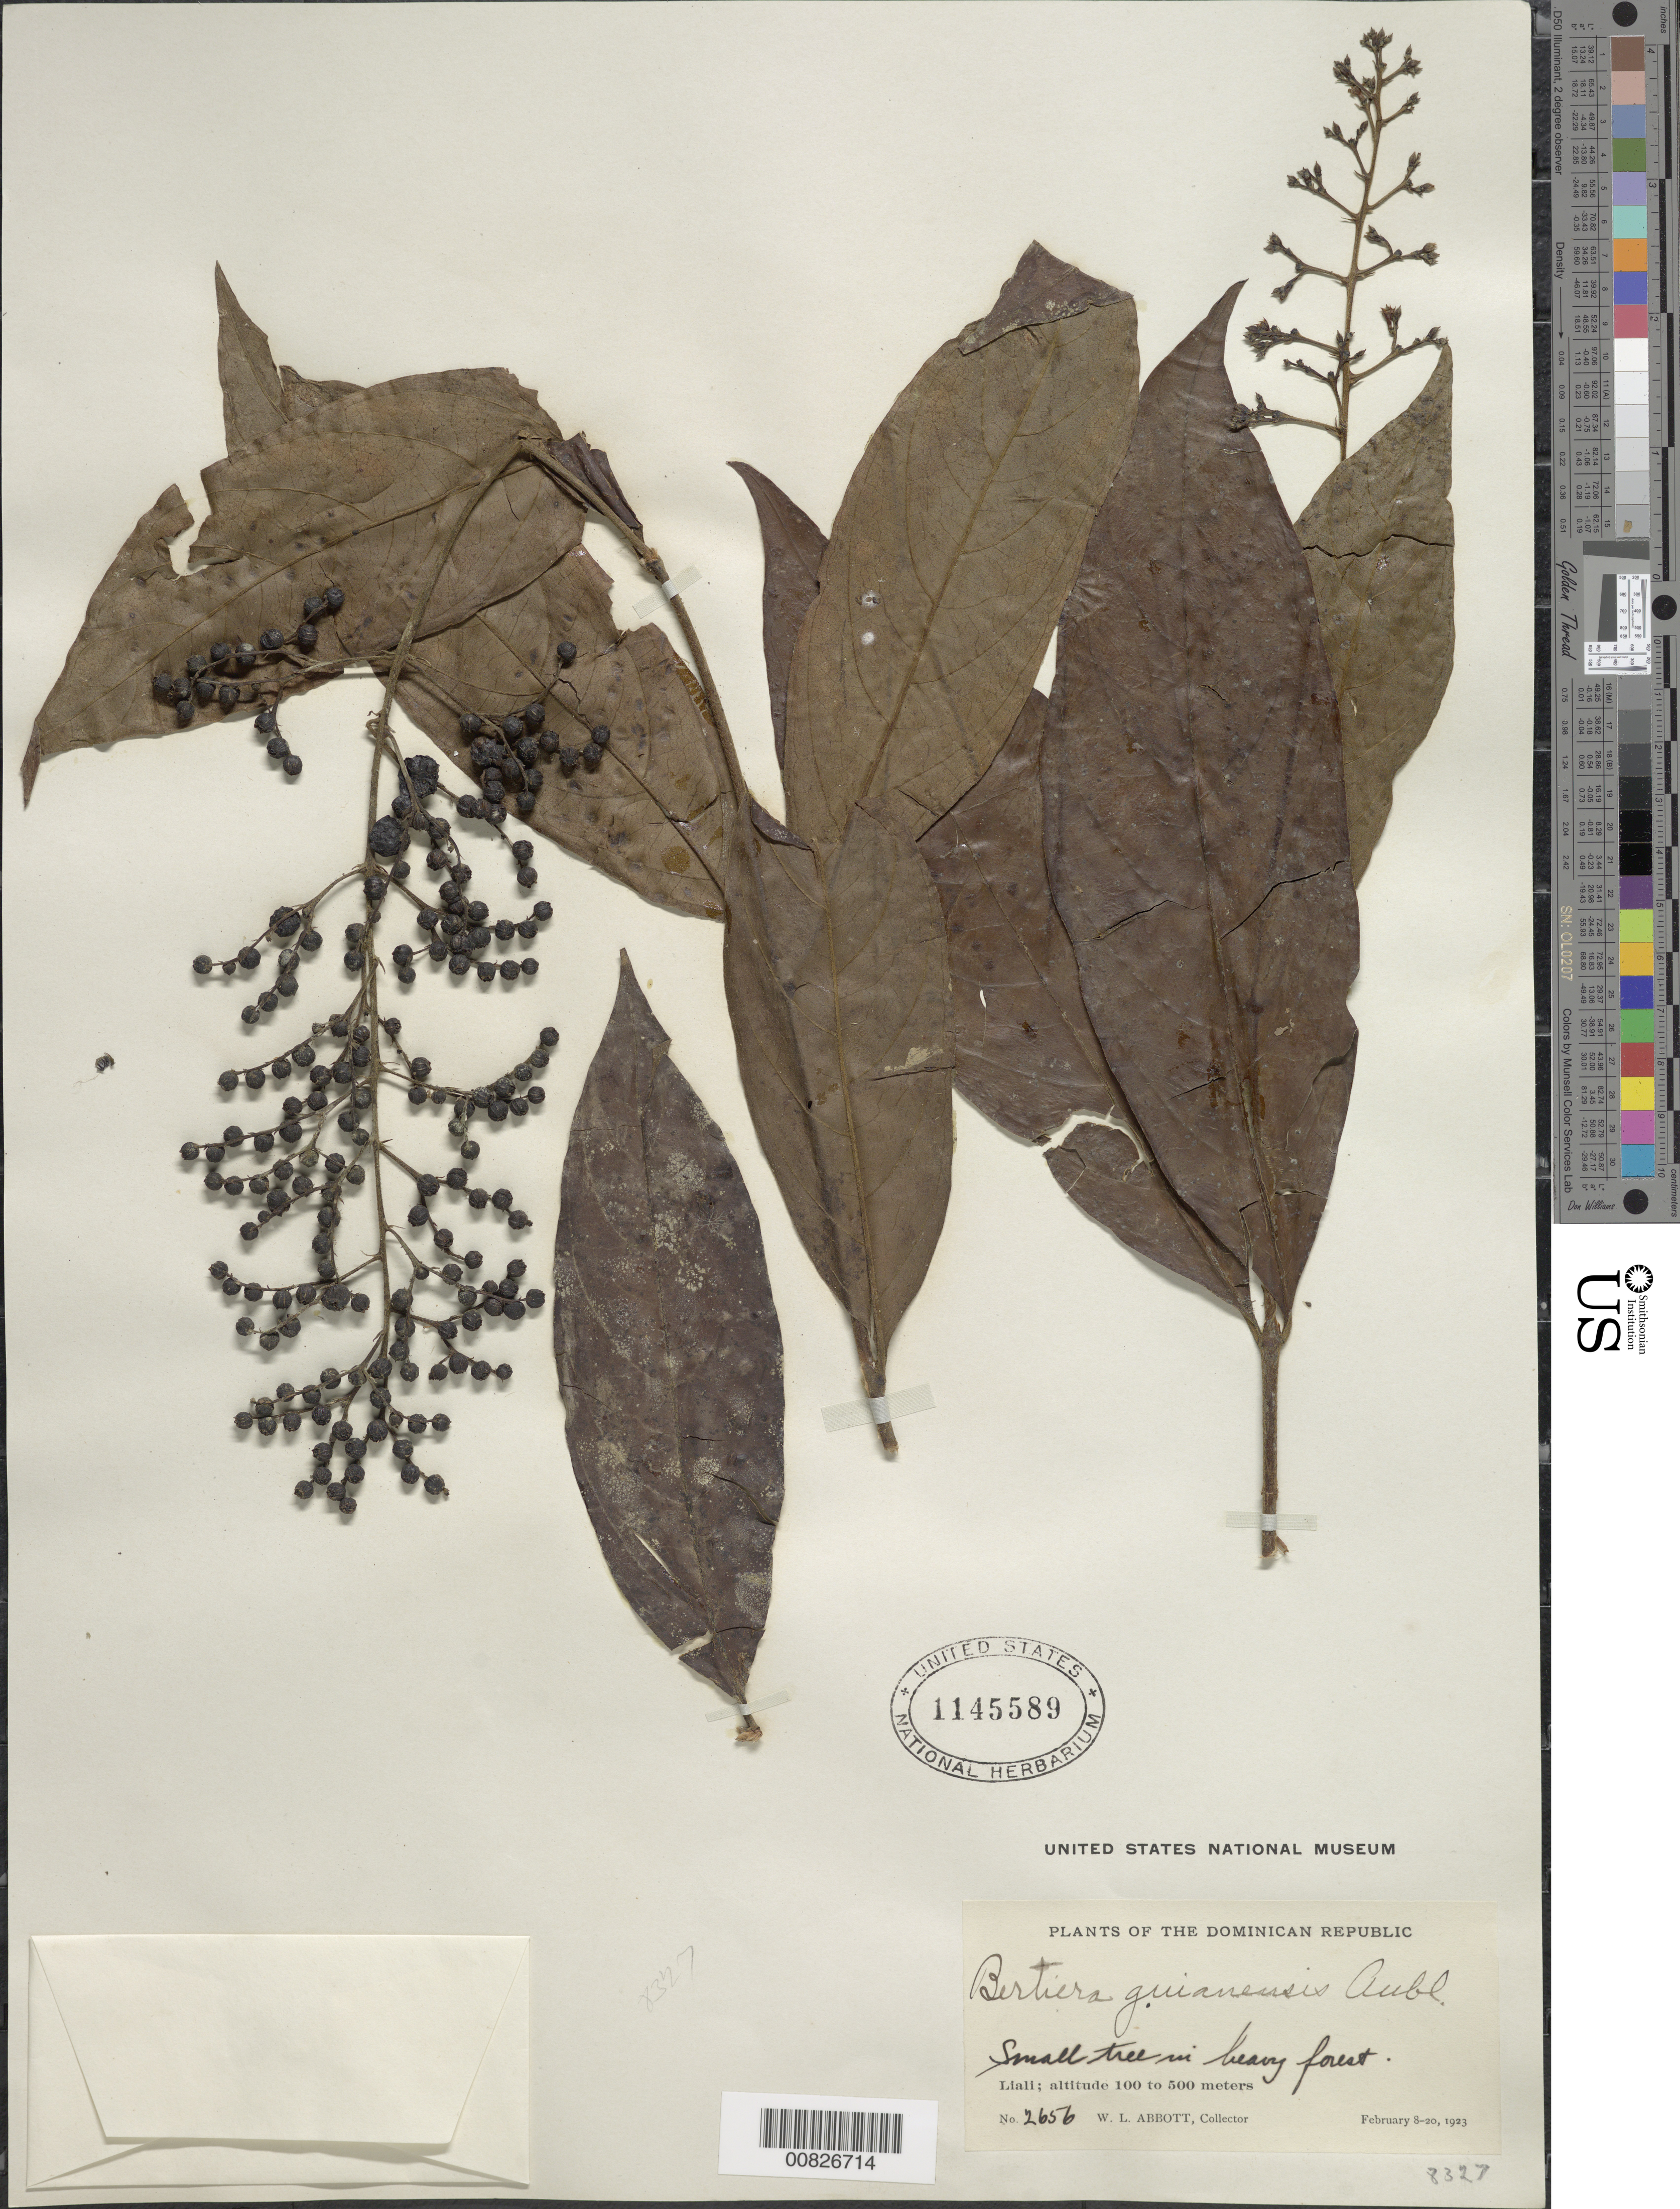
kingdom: Plantae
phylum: Tracheophyta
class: Magnoliopsida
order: Gentianales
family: Rubiaceae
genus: Bertiera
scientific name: Bertiera guianensis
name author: Aubl.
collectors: W. L. Abbott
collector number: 2656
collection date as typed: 08 Feb 1923 to 20 Feb 1923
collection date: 1923-02-08/1923-02-20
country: Dominican Republic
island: Hispaniola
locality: Liali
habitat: In "beavy" forest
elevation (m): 100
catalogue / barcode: US 1145589